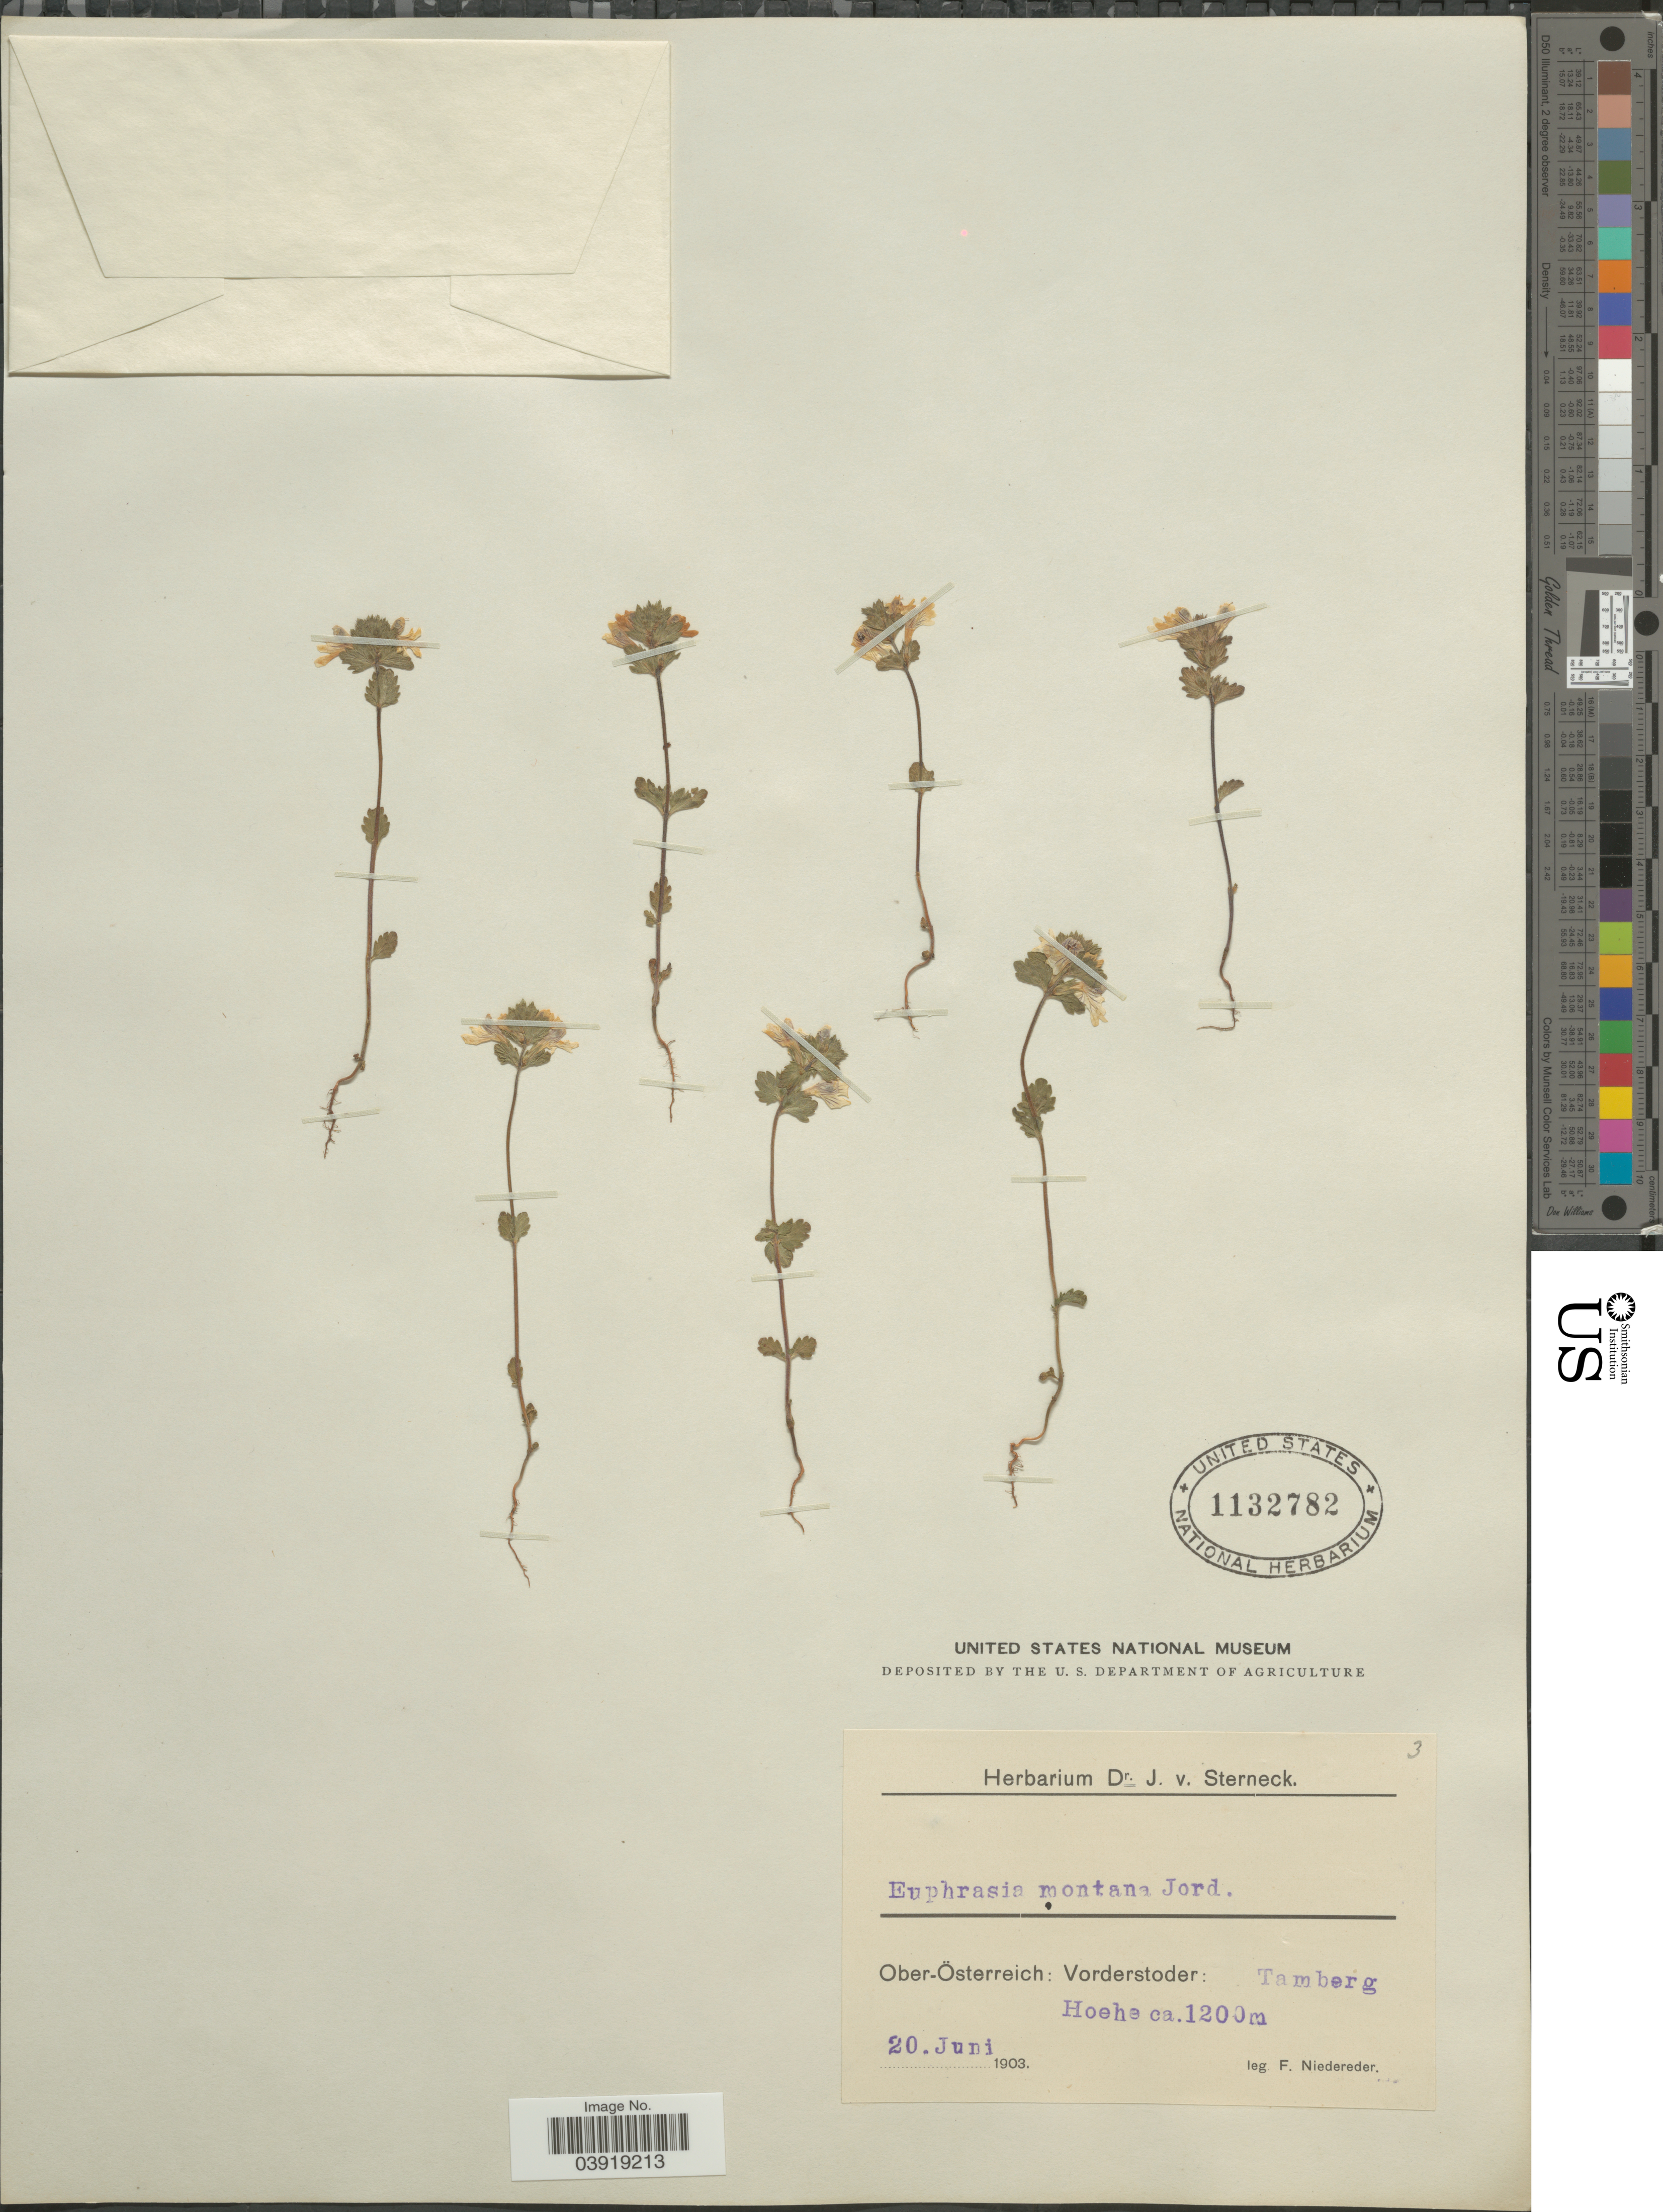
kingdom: Plantae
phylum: Tracheophyta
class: Magnoliopsida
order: Lamiales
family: Orobanchaceae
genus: Euphrasia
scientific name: Euphrasia montana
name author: Jord.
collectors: F. Niedereder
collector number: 3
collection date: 1903-06-20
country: Austria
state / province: Oberosterreich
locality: Vorderstoder: Tamberg. Hoehe.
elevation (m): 1200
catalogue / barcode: US 1132782